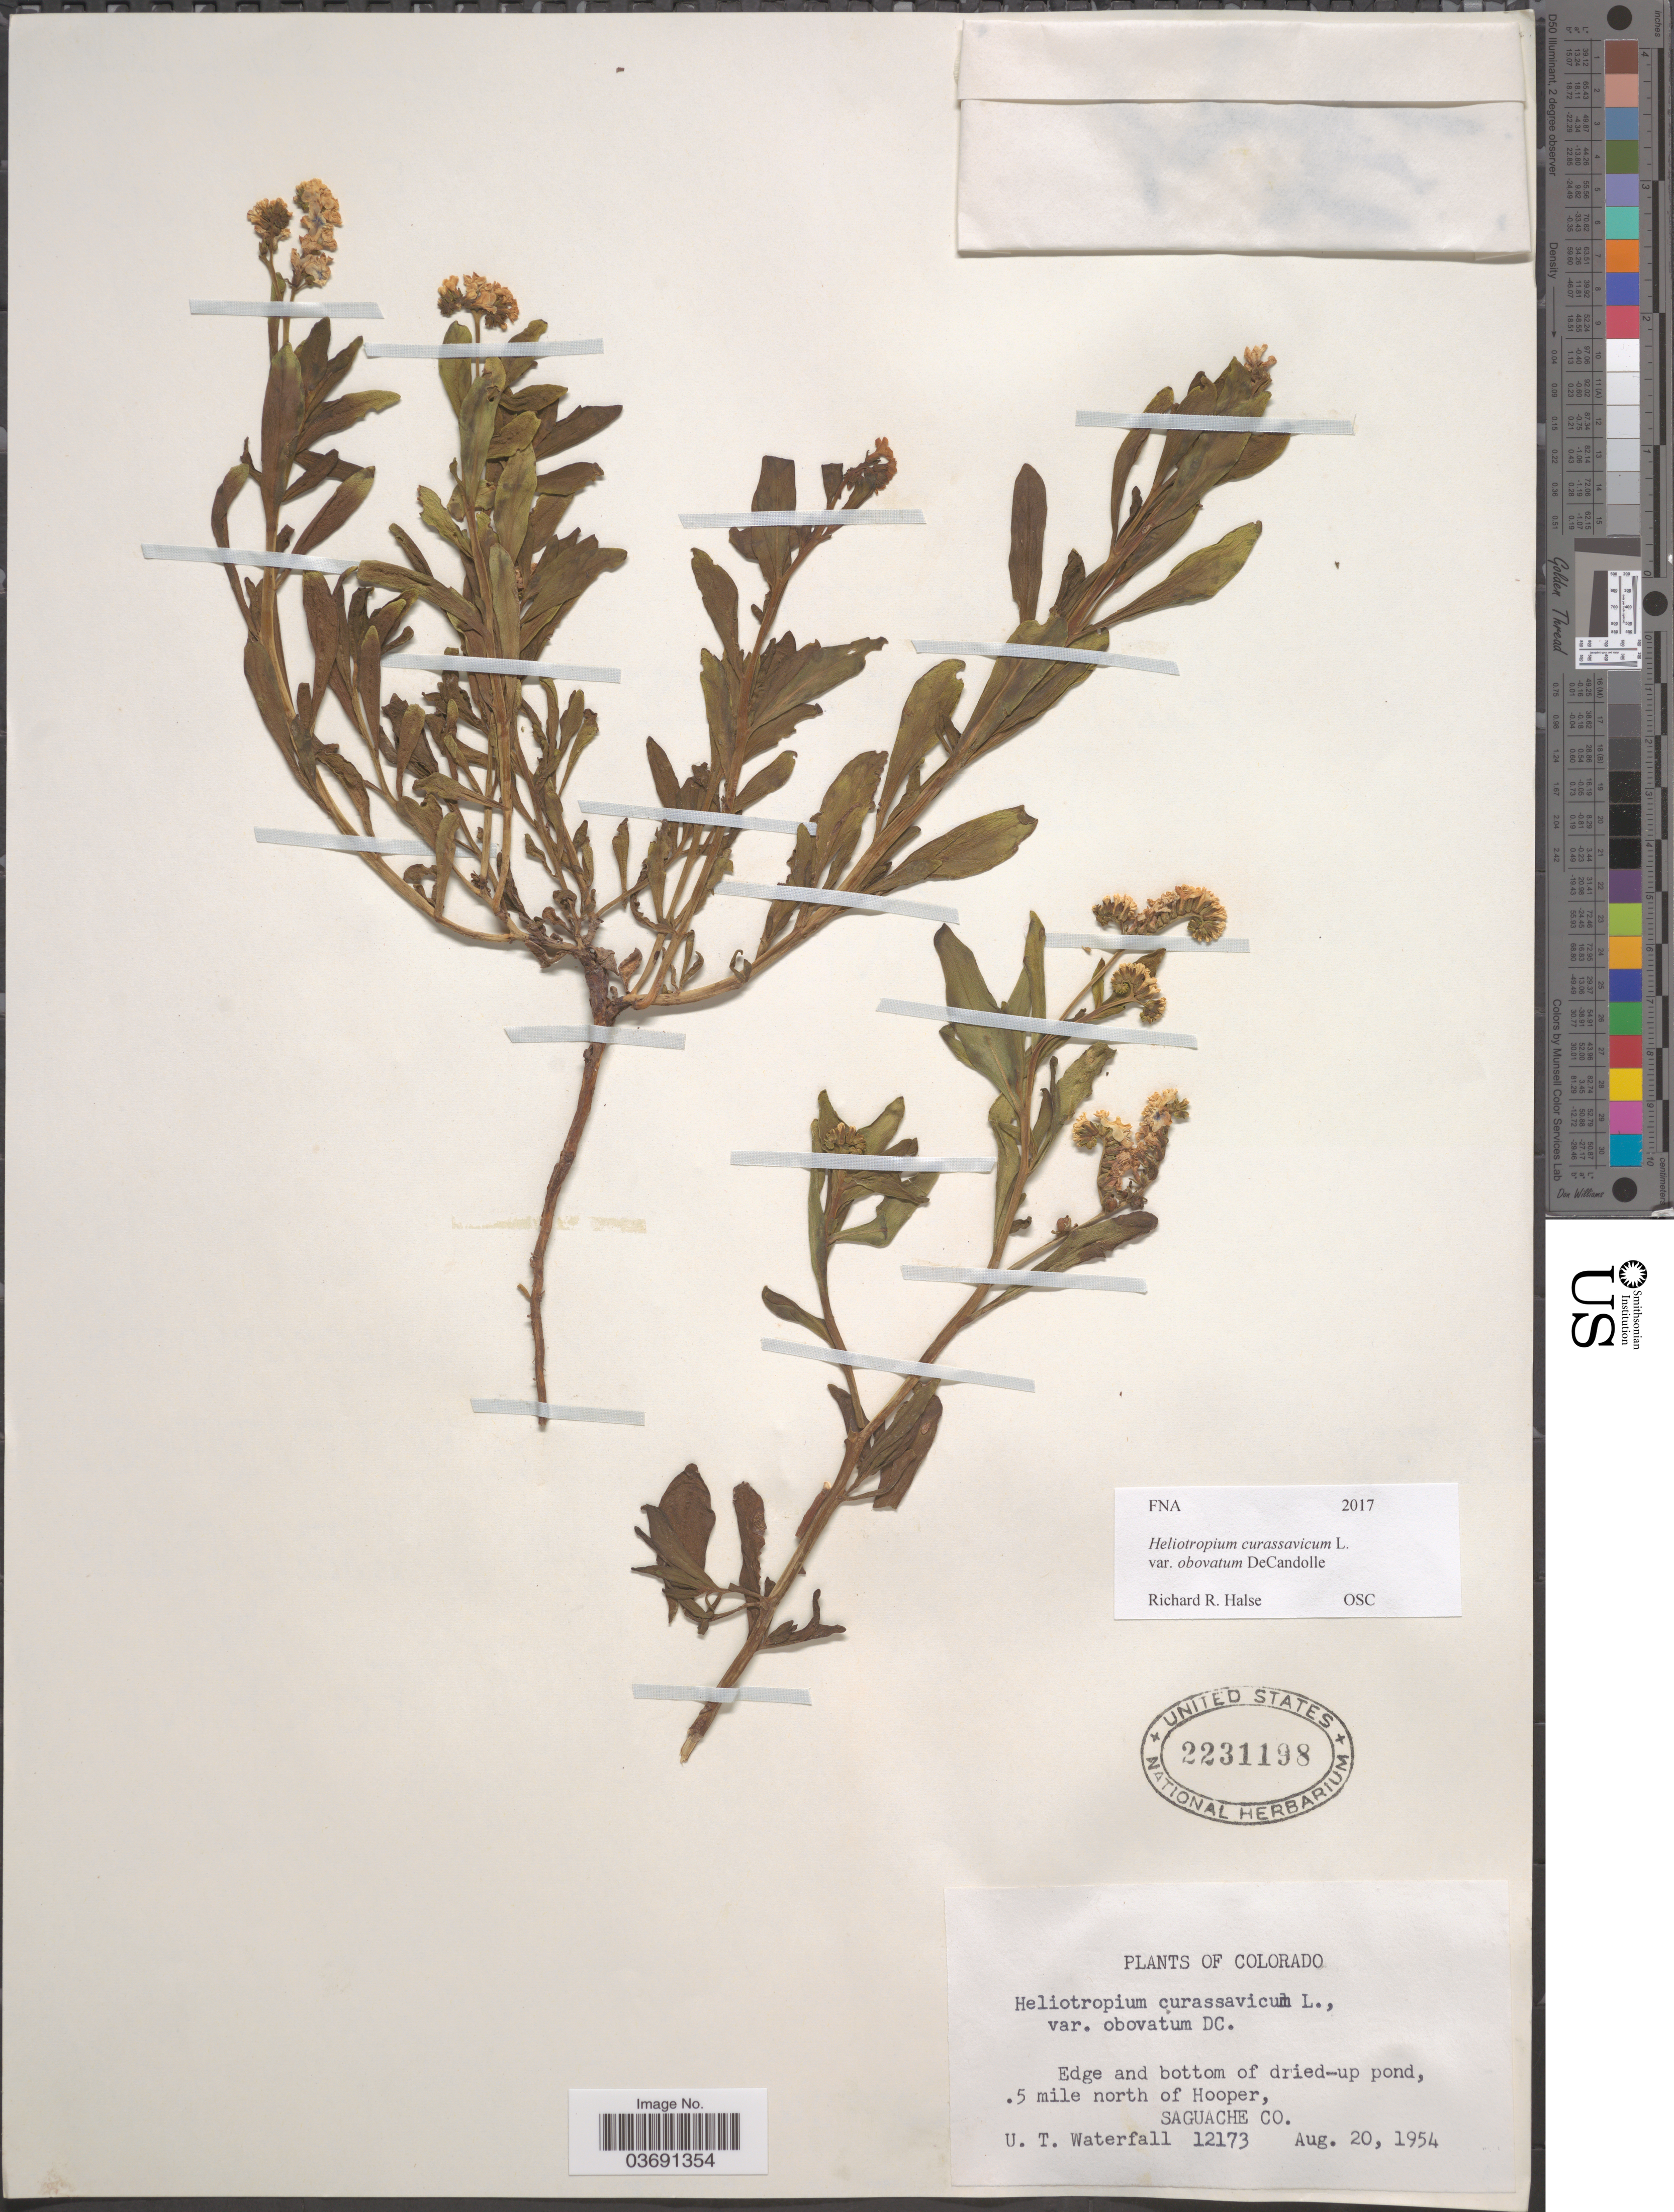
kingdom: Plantae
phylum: Tracheophyta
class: Magnoliopsida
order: Boraginales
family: Heliotropiaceae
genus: Heliotropium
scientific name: Heliotropium curassavicum subsp. obovatum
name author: (DC.) Á. Löve & D. Löve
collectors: U. T. Waterfall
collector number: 12173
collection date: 1954-08-20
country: United States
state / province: Colorado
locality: Edge and bottom of dried-up pond, 5 mile north of Hooper, Saguache Co.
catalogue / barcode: US 2231198